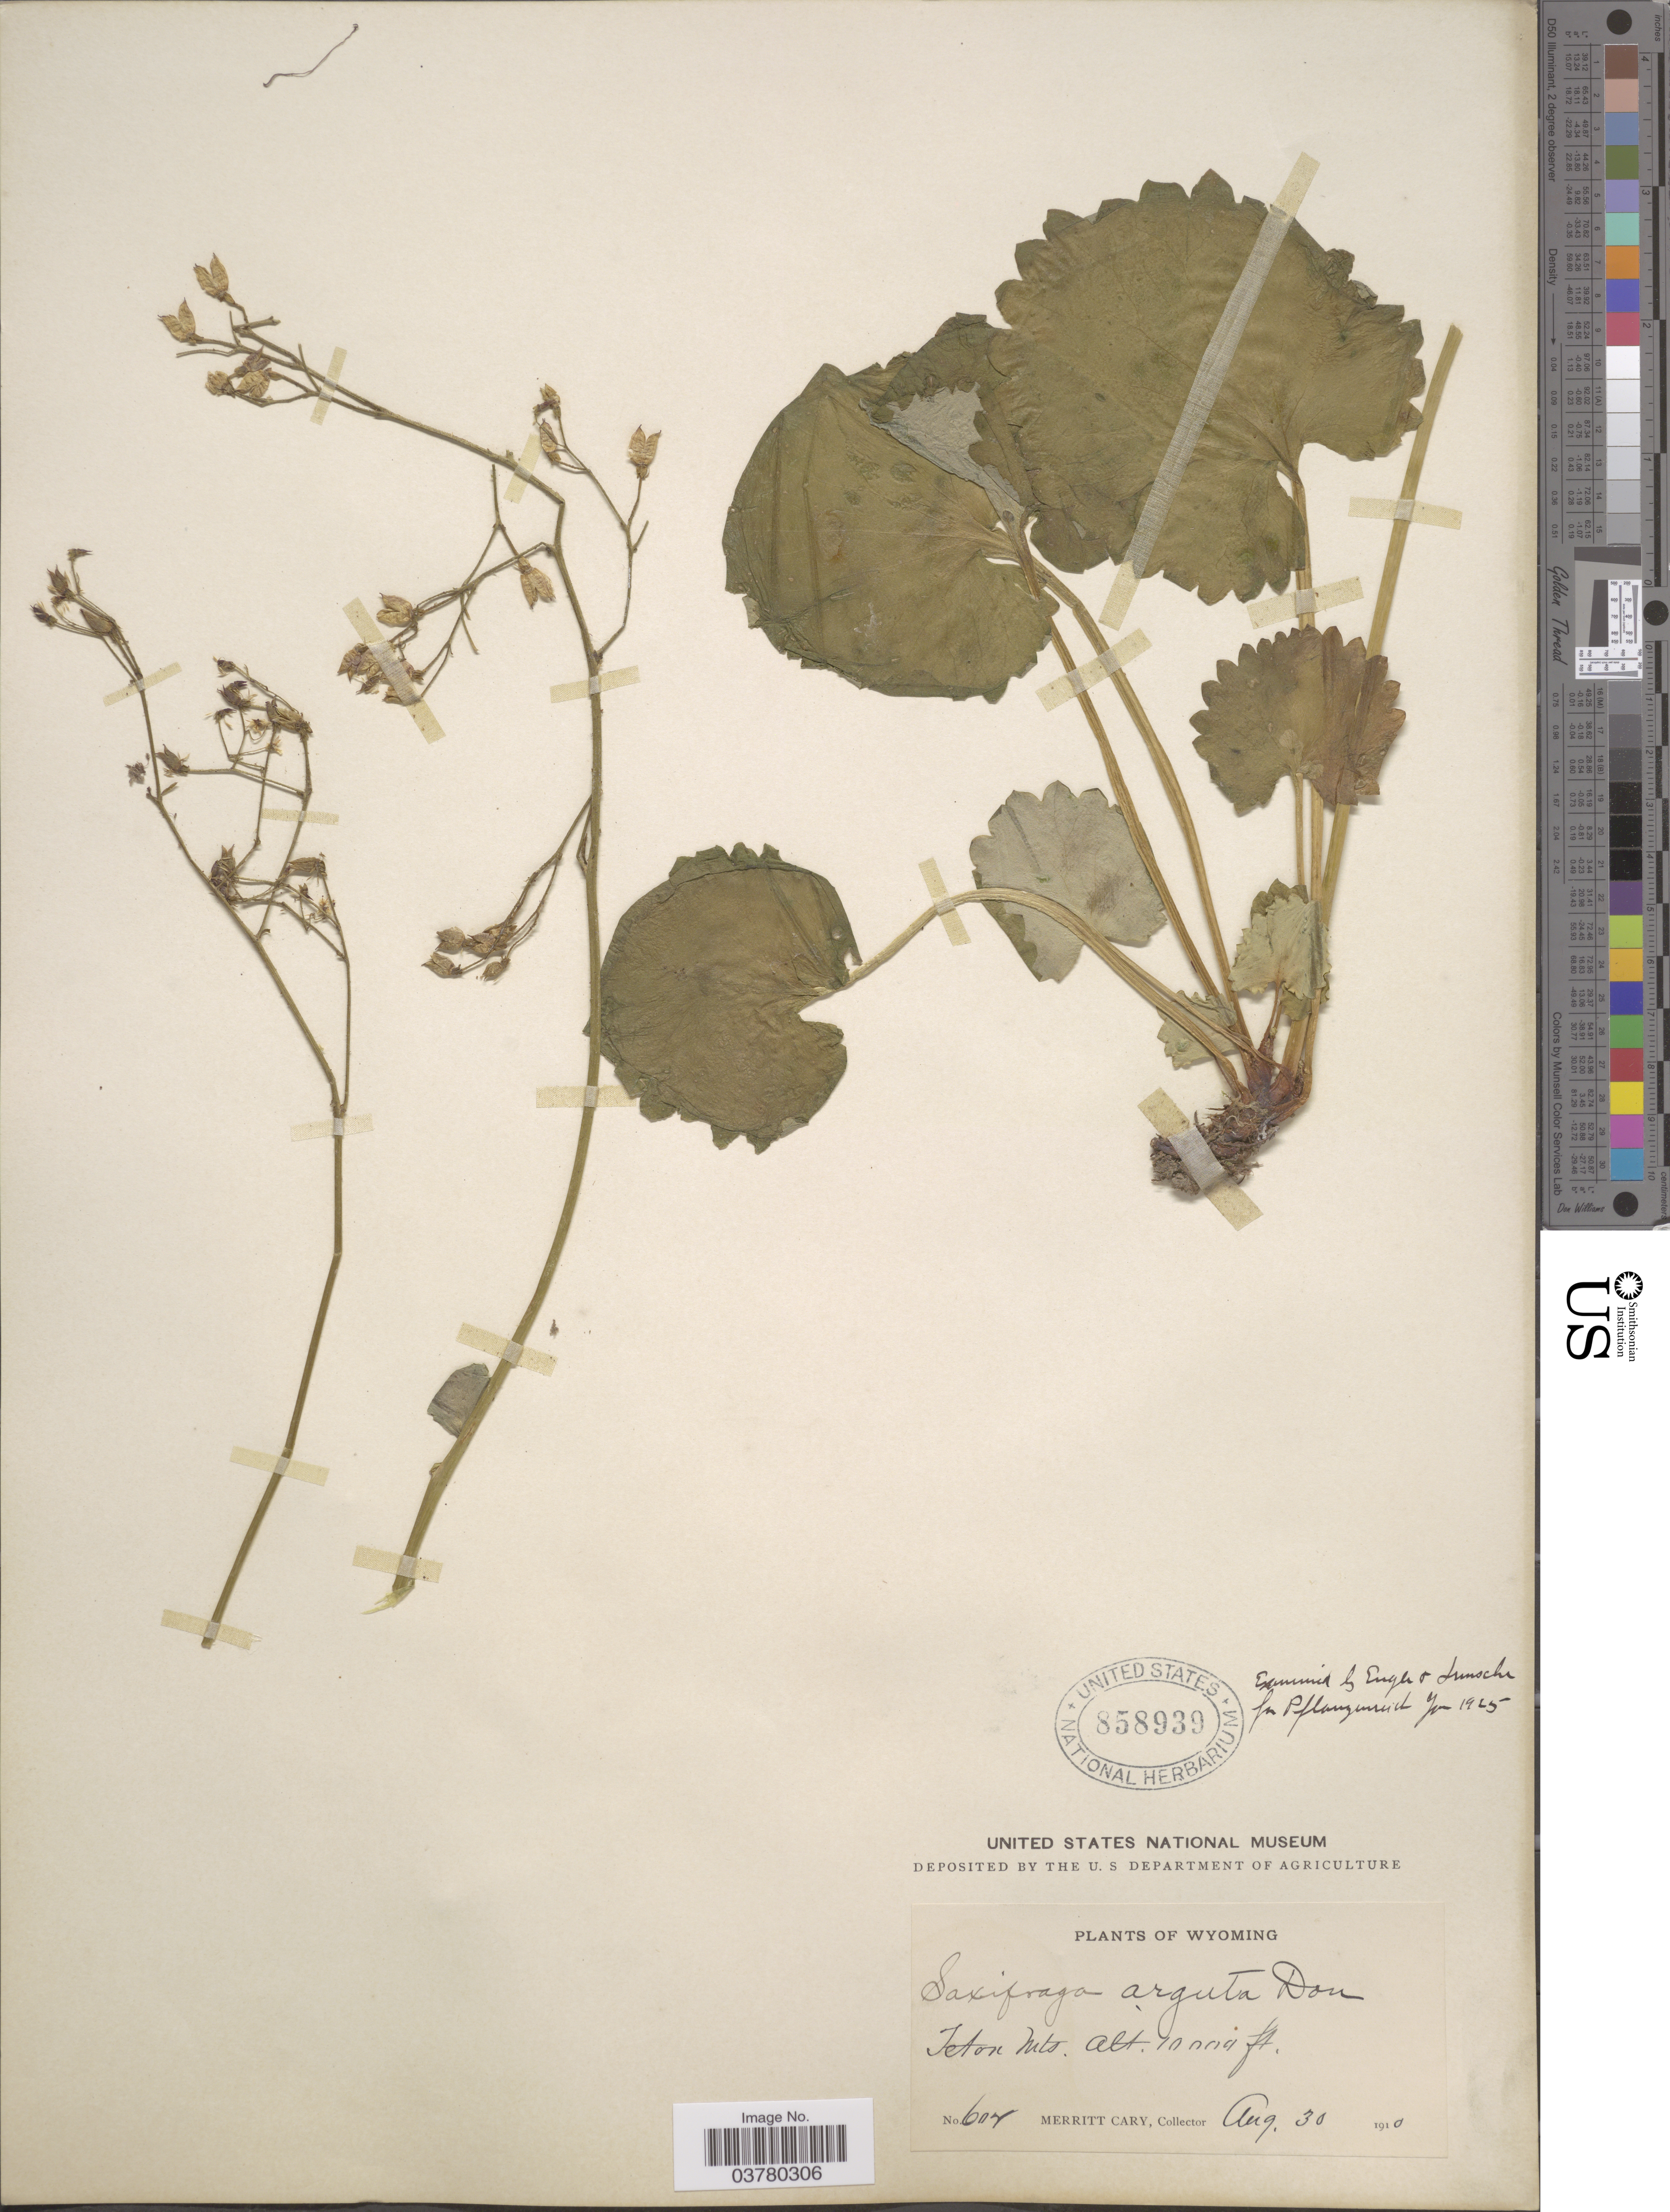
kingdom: Plantae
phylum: Tracheophyta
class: Magnoliopsida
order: Saxifragales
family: Saxifragaceae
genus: Micranthes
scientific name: Micranthes odontoloma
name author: (Piper) A. Heller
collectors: M. Cary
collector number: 602*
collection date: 1910-08-30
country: United States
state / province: Wyoming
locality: Teton Mts.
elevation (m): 3048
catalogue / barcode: US 858939